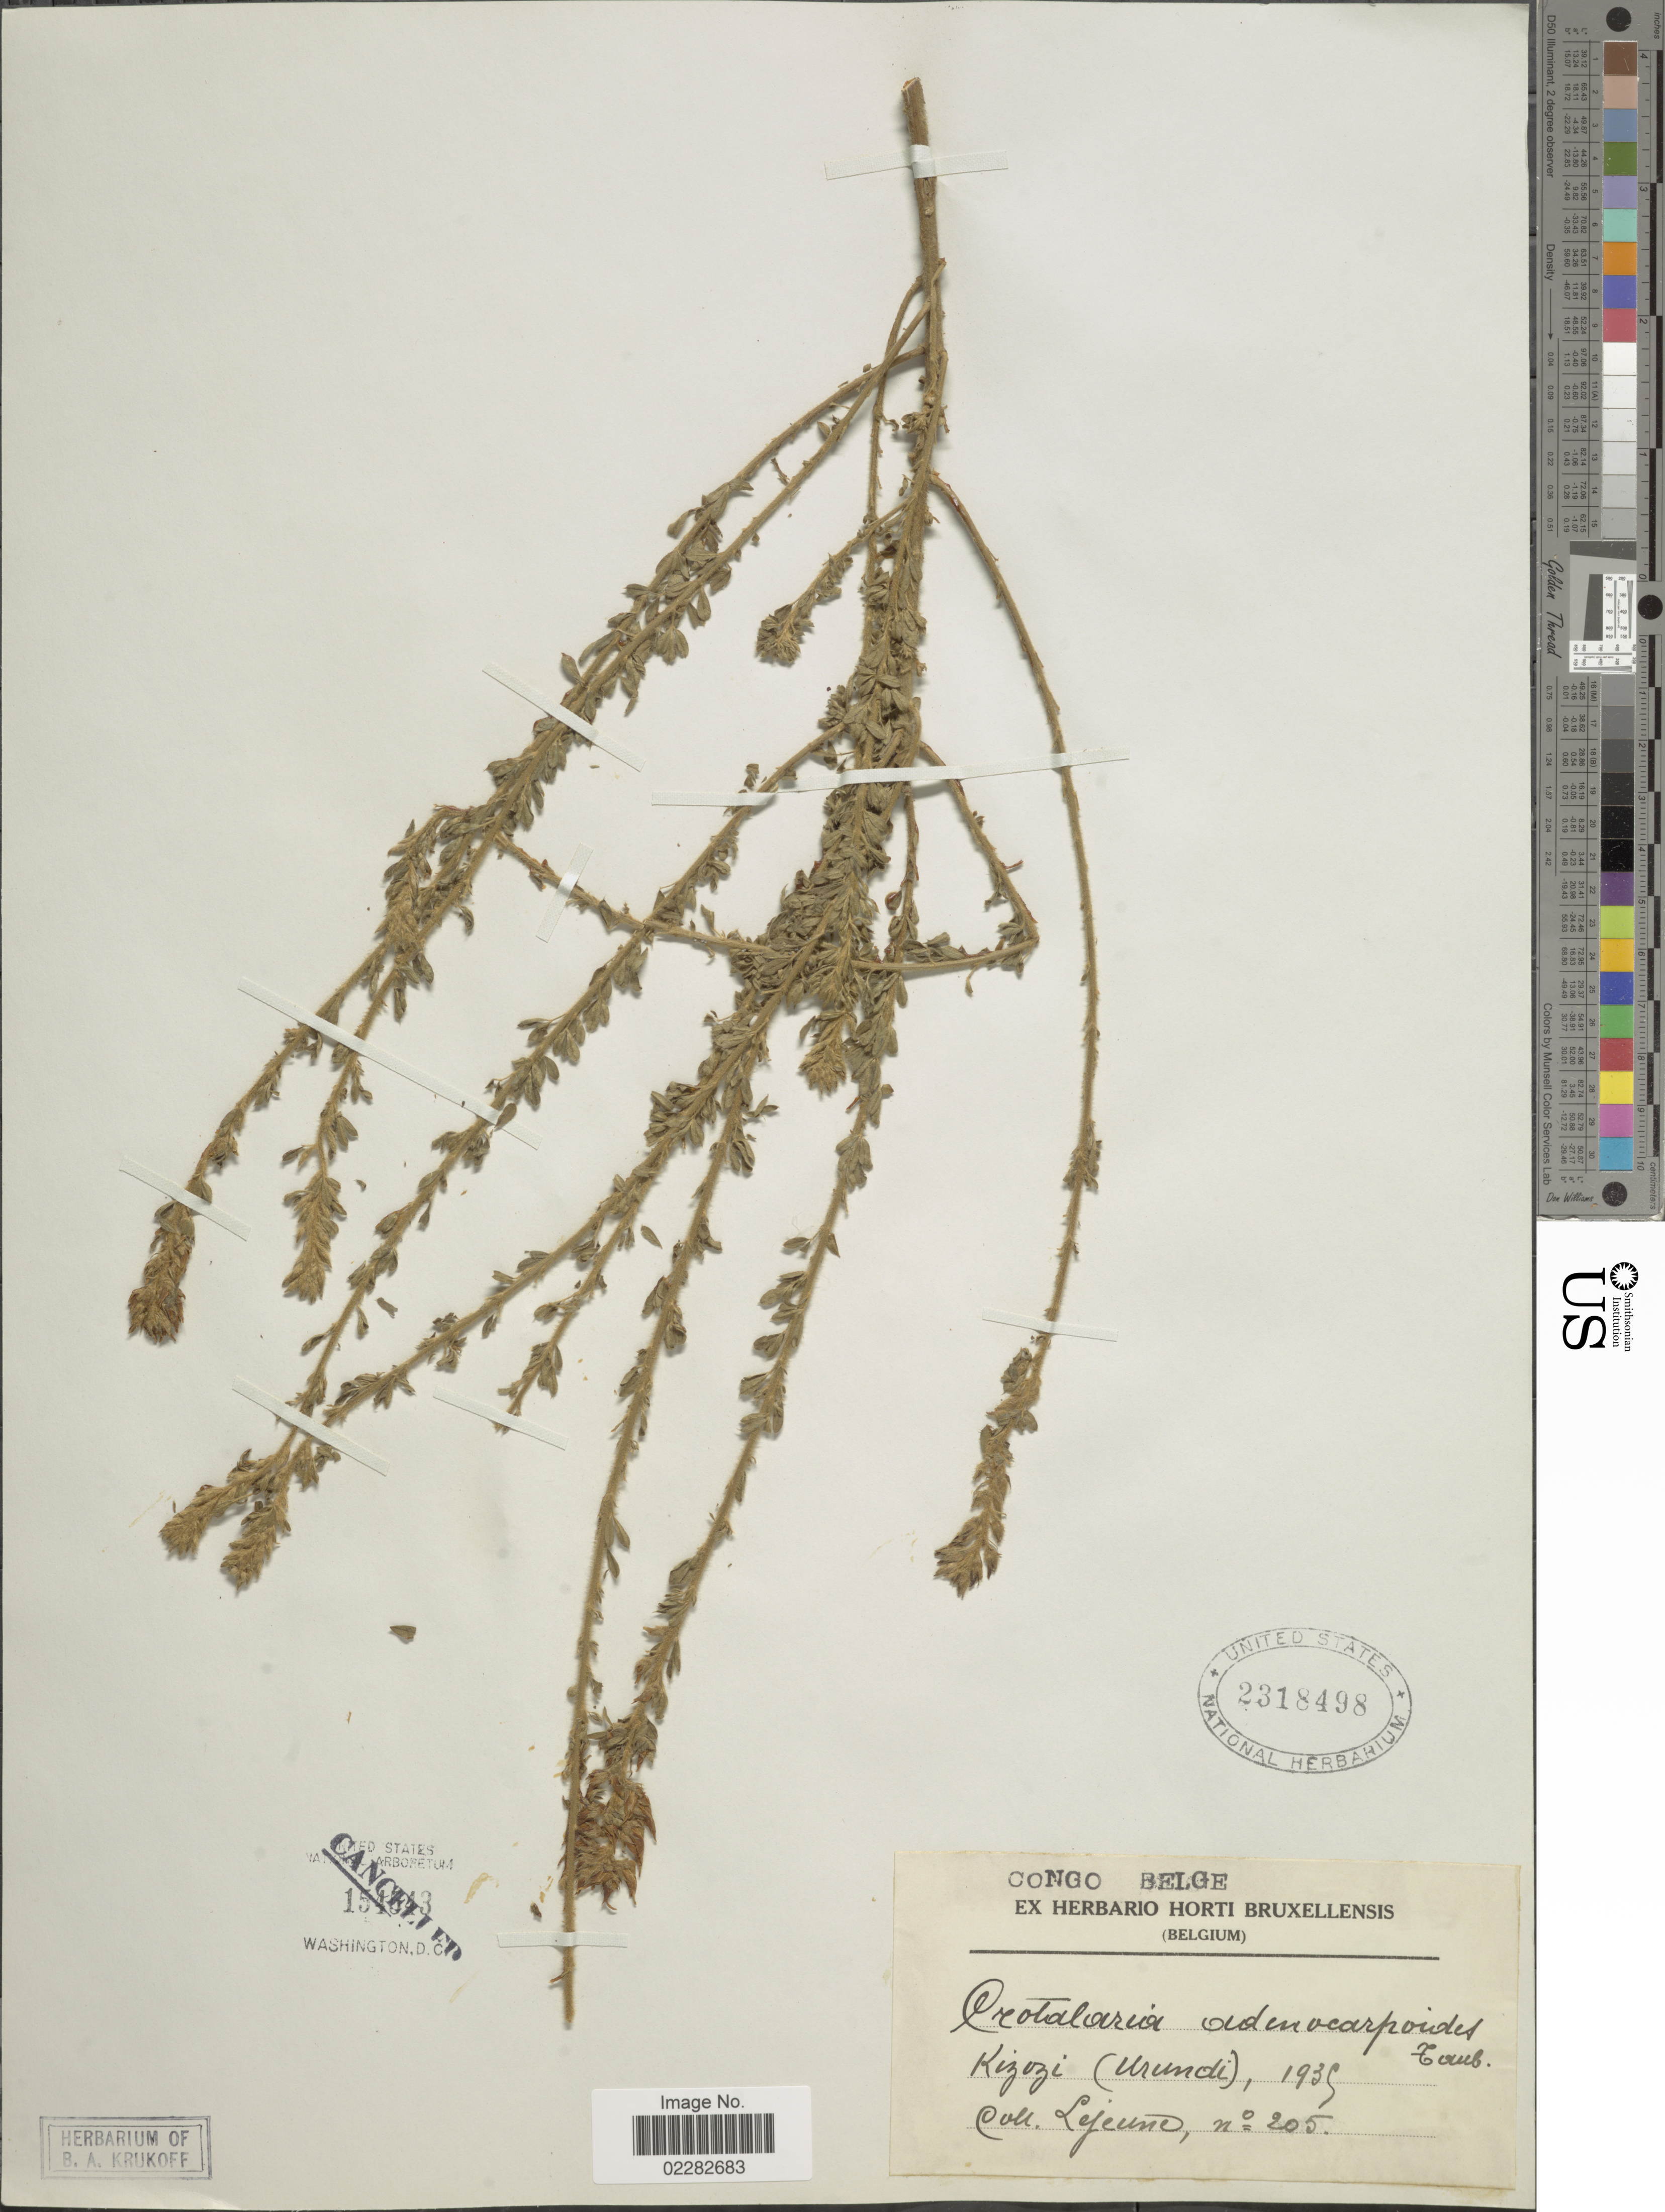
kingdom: Plantae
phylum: Tracheophyta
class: Magnoliopsida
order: Fabales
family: Fabaceae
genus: Crotalaria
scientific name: Crotalaria adenocarpoides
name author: Taub.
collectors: -. Lejeune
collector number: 205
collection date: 1939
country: Burundi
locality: Congo Belge, Kizozi (Urundi).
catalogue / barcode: US 2318498